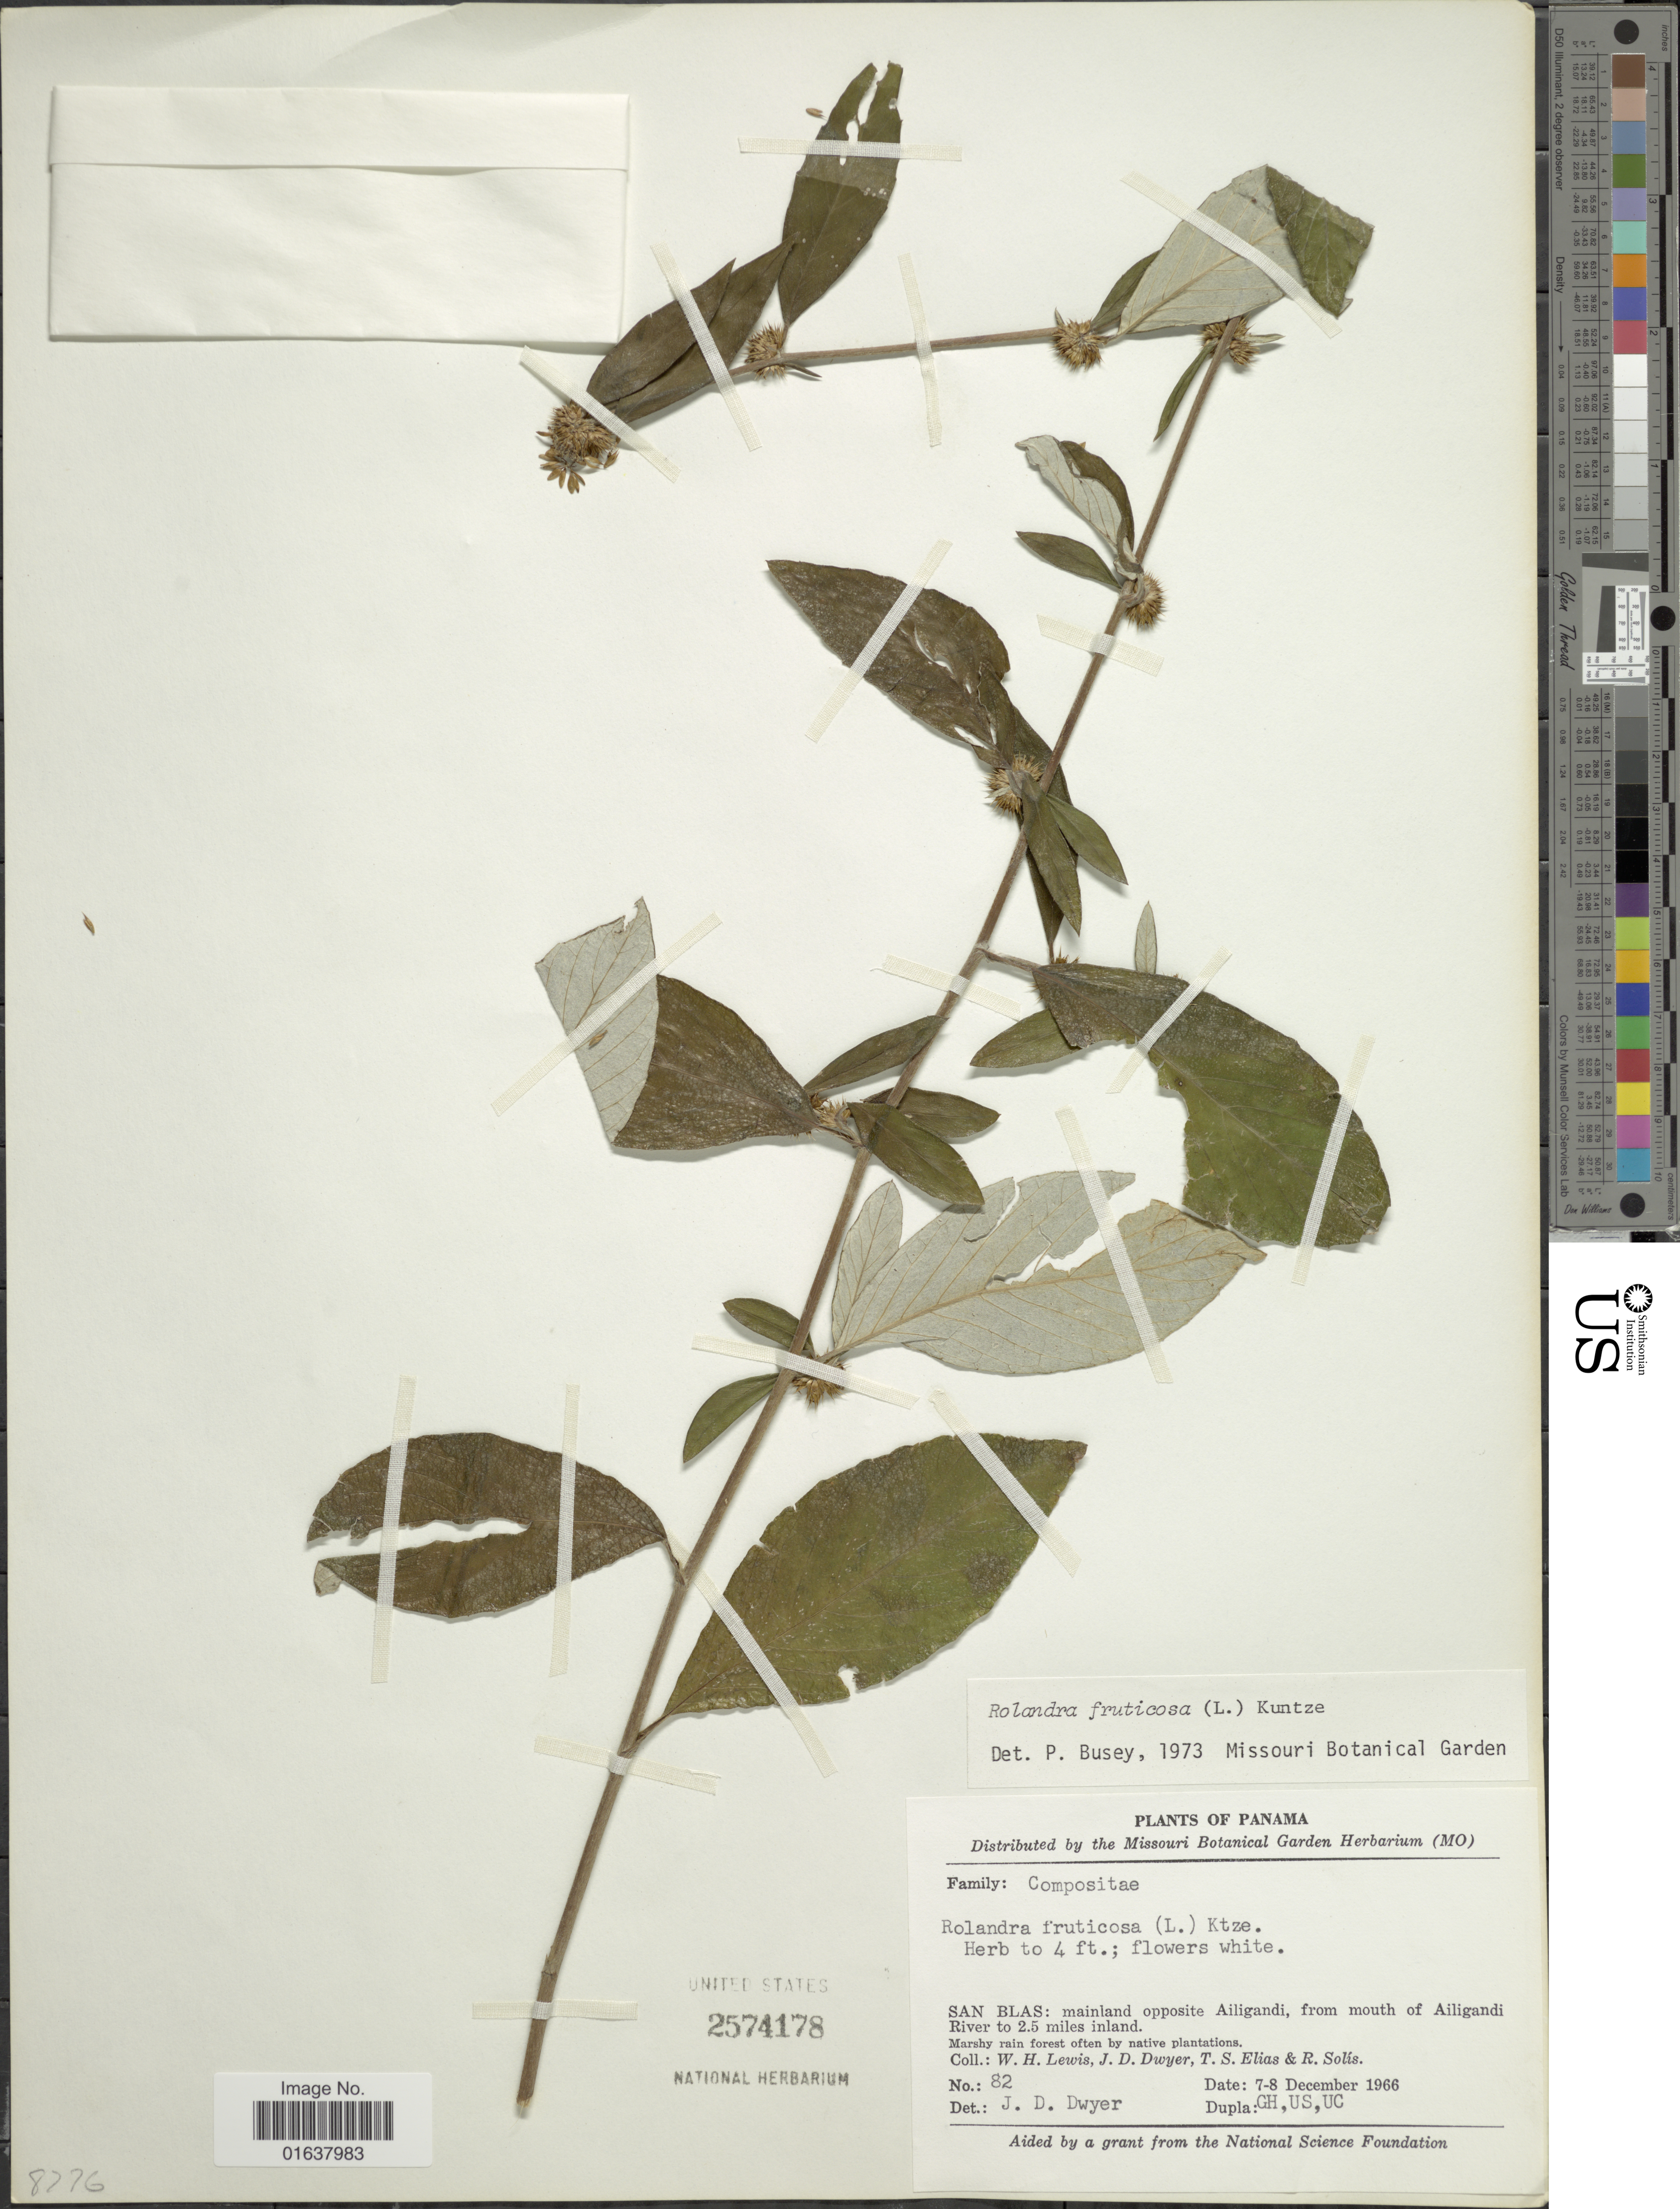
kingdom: Plantae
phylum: Tracheophyta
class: Magnoliopsida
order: Asterales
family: Asteraceae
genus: Rolandra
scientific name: Rolandra fruticosa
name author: (L.) Kuntze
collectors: W. H. Lewis, J. D. Dwyer, T. S. Elias & R. Solis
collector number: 82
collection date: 1966-12-07/1966-12-08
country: Panama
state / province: Kuna Yala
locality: San Blas: mainland opposite Ailigandi, from mouth of Ailigandi River to 2.5 miles inland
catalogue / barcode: US 2574178